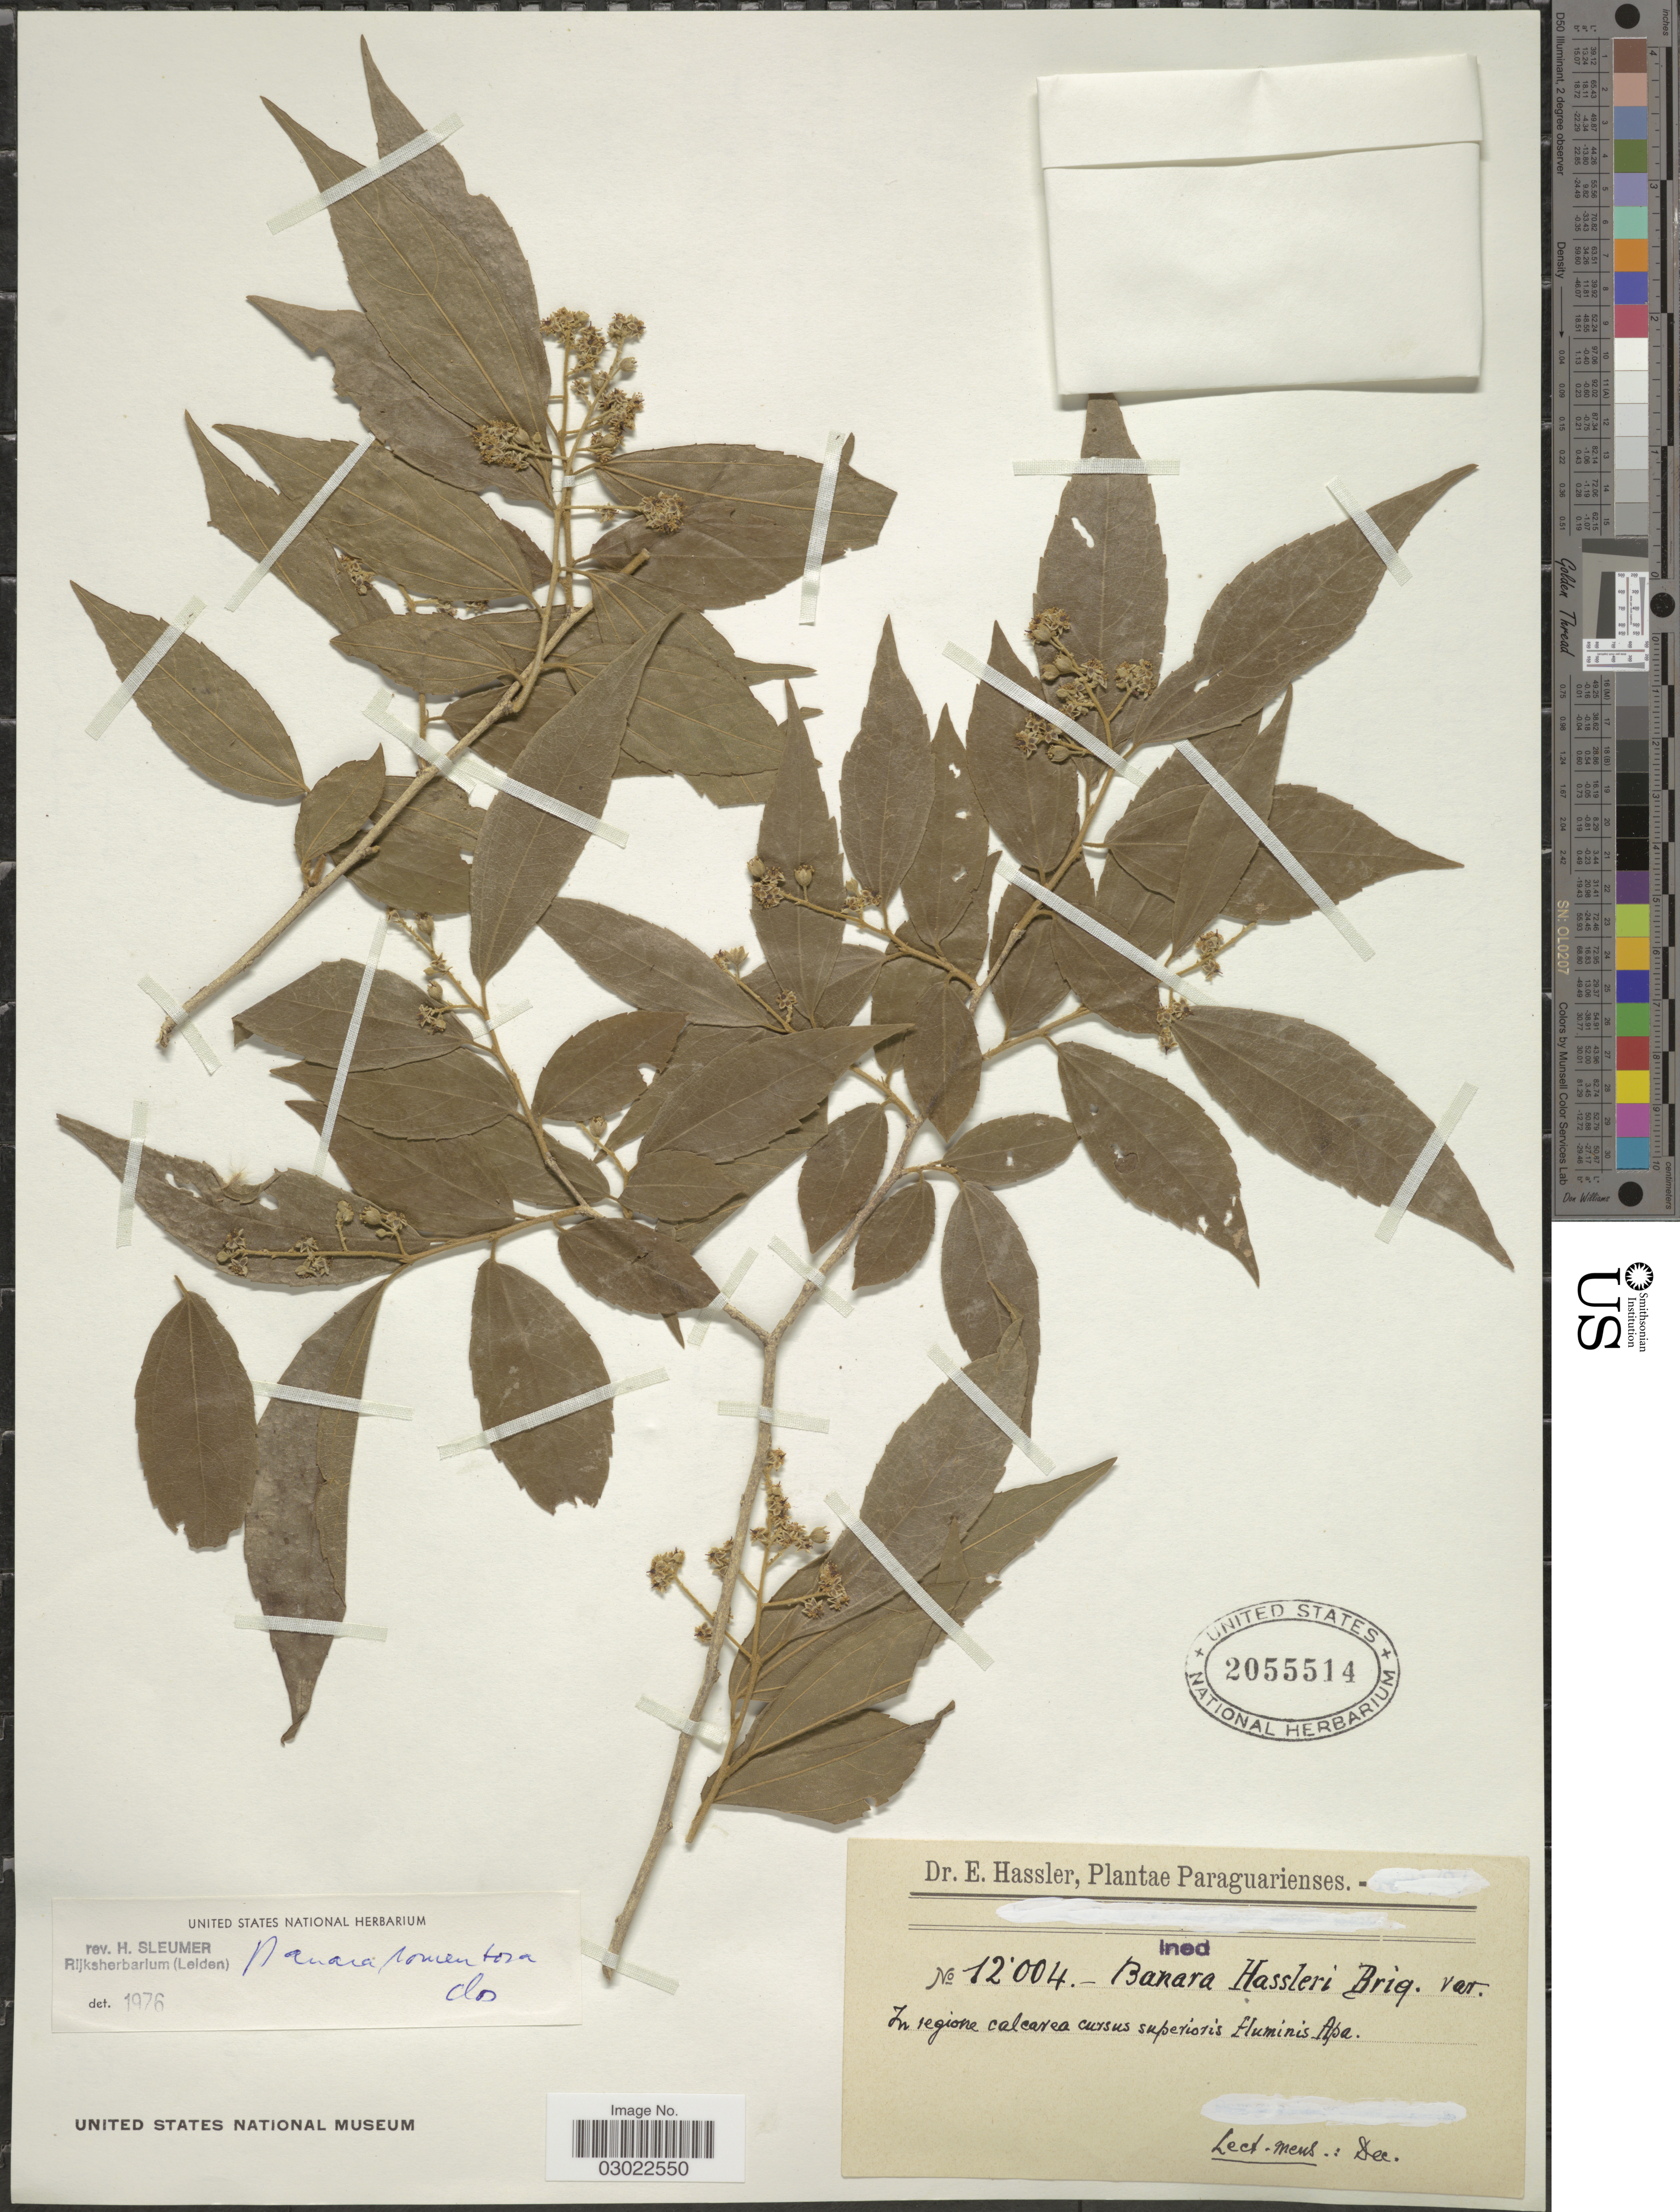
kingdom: Plantae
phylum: Tracheophyta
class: Magnoliopsida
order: Malpighiales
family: Salicaceae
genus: Banara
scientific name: Banara tomentosa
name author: Clos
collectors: E. Hassler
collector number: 12004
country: Paraguay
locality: In regione calcarea cursus superioris fluminis Apa.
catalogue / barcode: US 2055514